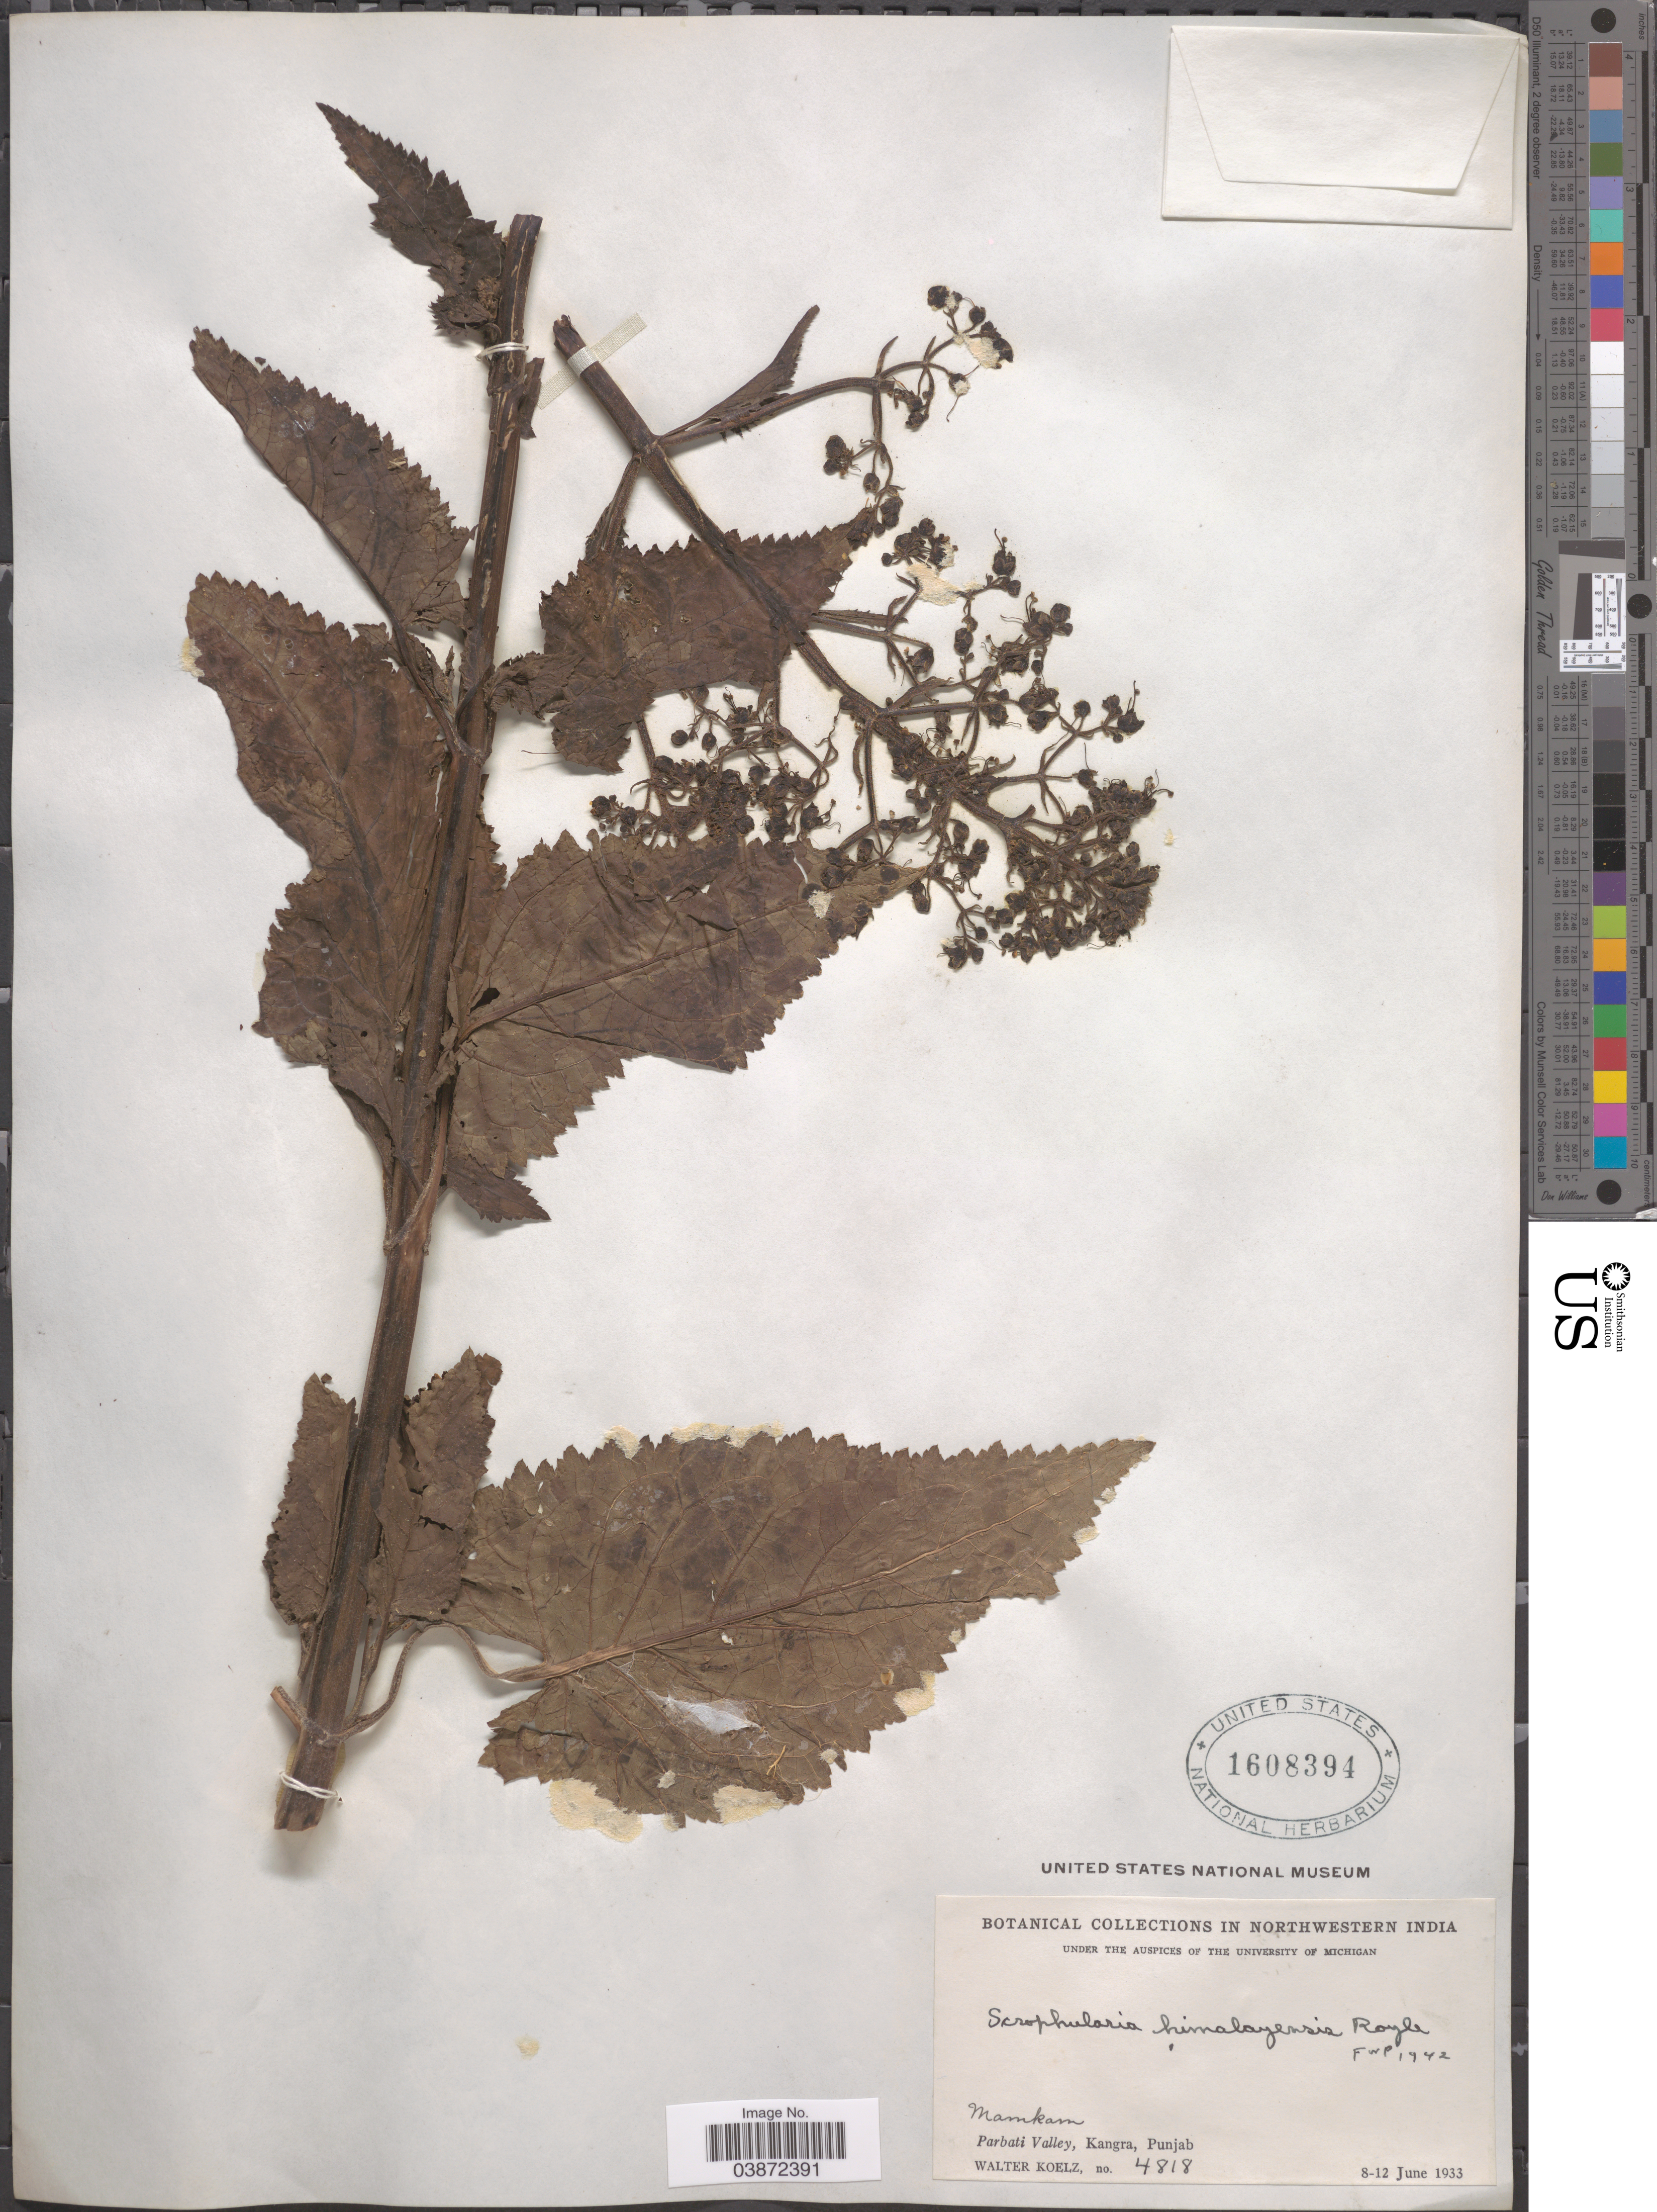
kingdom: Plantae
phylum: Tracheophyta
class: Magnoliopsida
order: Lamiales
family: Scrophulariaceae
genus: Scrophularia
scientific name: Scrophularia himalensis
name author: Royle ex Benth.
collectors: W. N. Koelz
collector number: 4818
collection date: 1933-06-08/1933-06-12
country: India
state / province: Punjab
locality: Northwestern India. Mamkam. Parbati Valley, Kangra.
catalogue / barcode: US 1608394